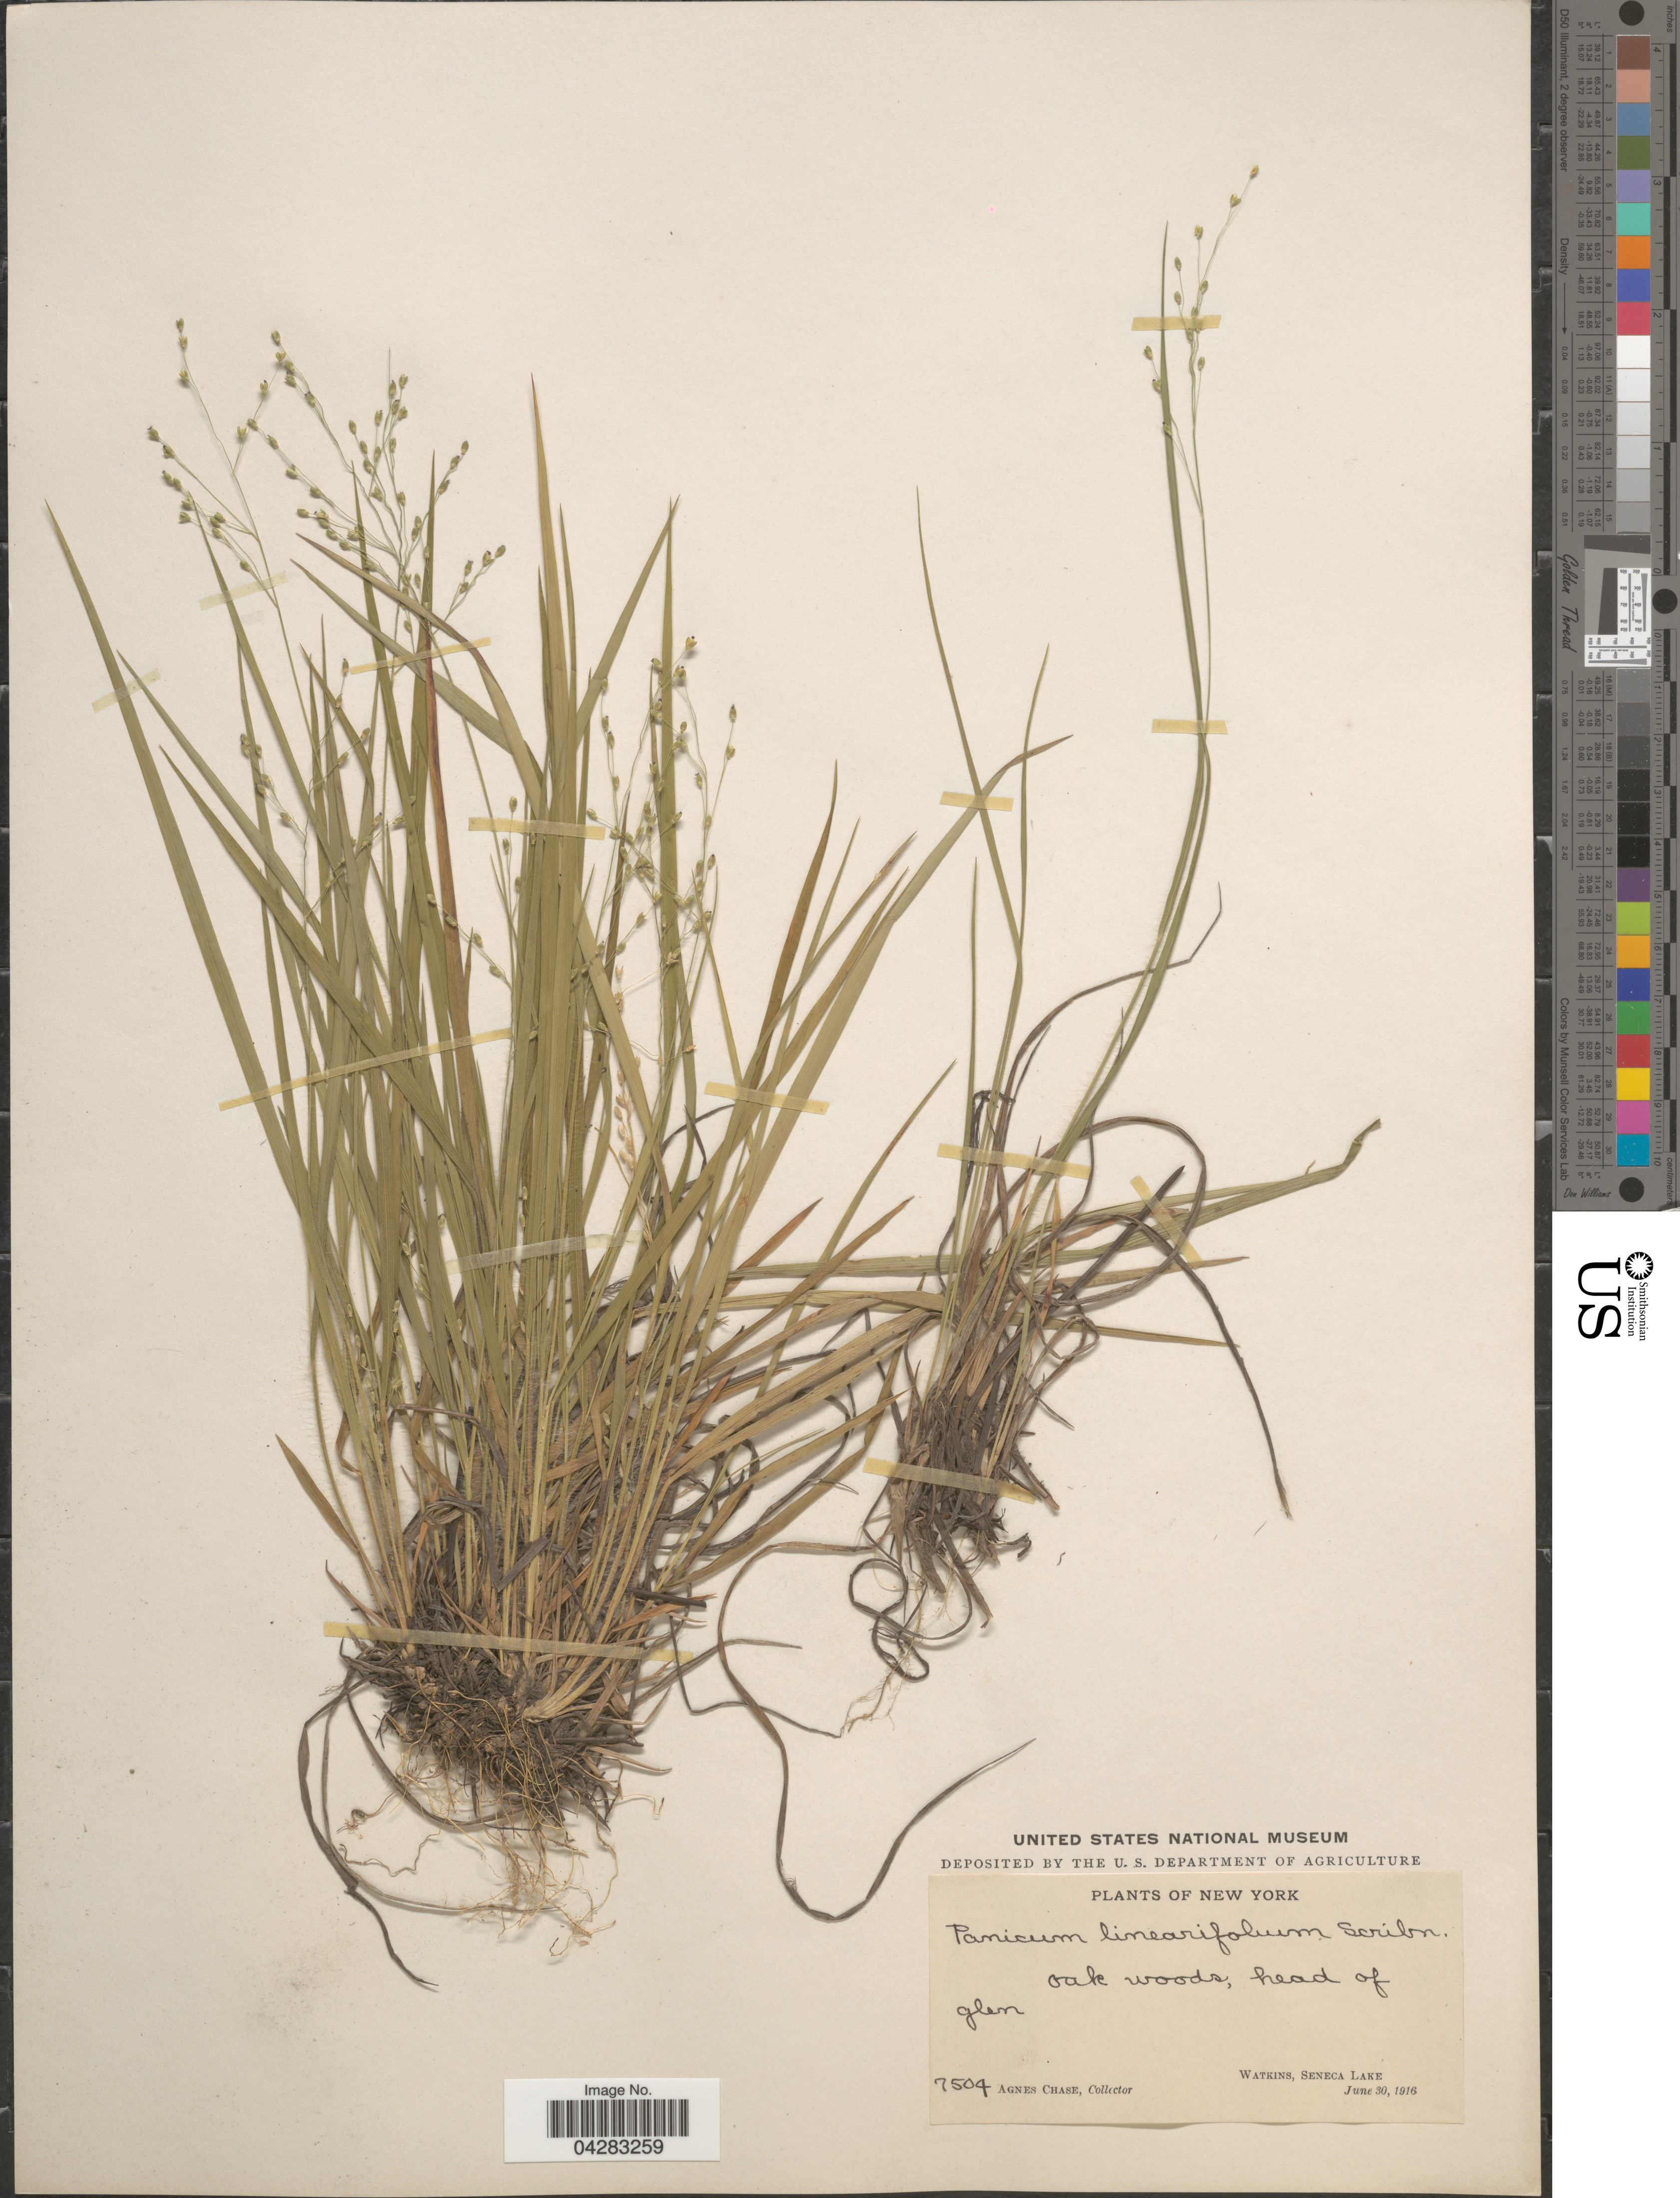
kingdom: Plantae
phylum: Tracheophyta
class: Liliopsida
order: Poales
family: Poaceae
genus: Dichanthelium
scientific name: Dichanthelium linearifolium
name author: (Scribn.) Gould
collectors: A. Chase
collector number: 7504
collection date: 1916-06-30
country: United States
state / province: New York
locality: Oak woods, head of glen. Watkins, Seneca Lake.